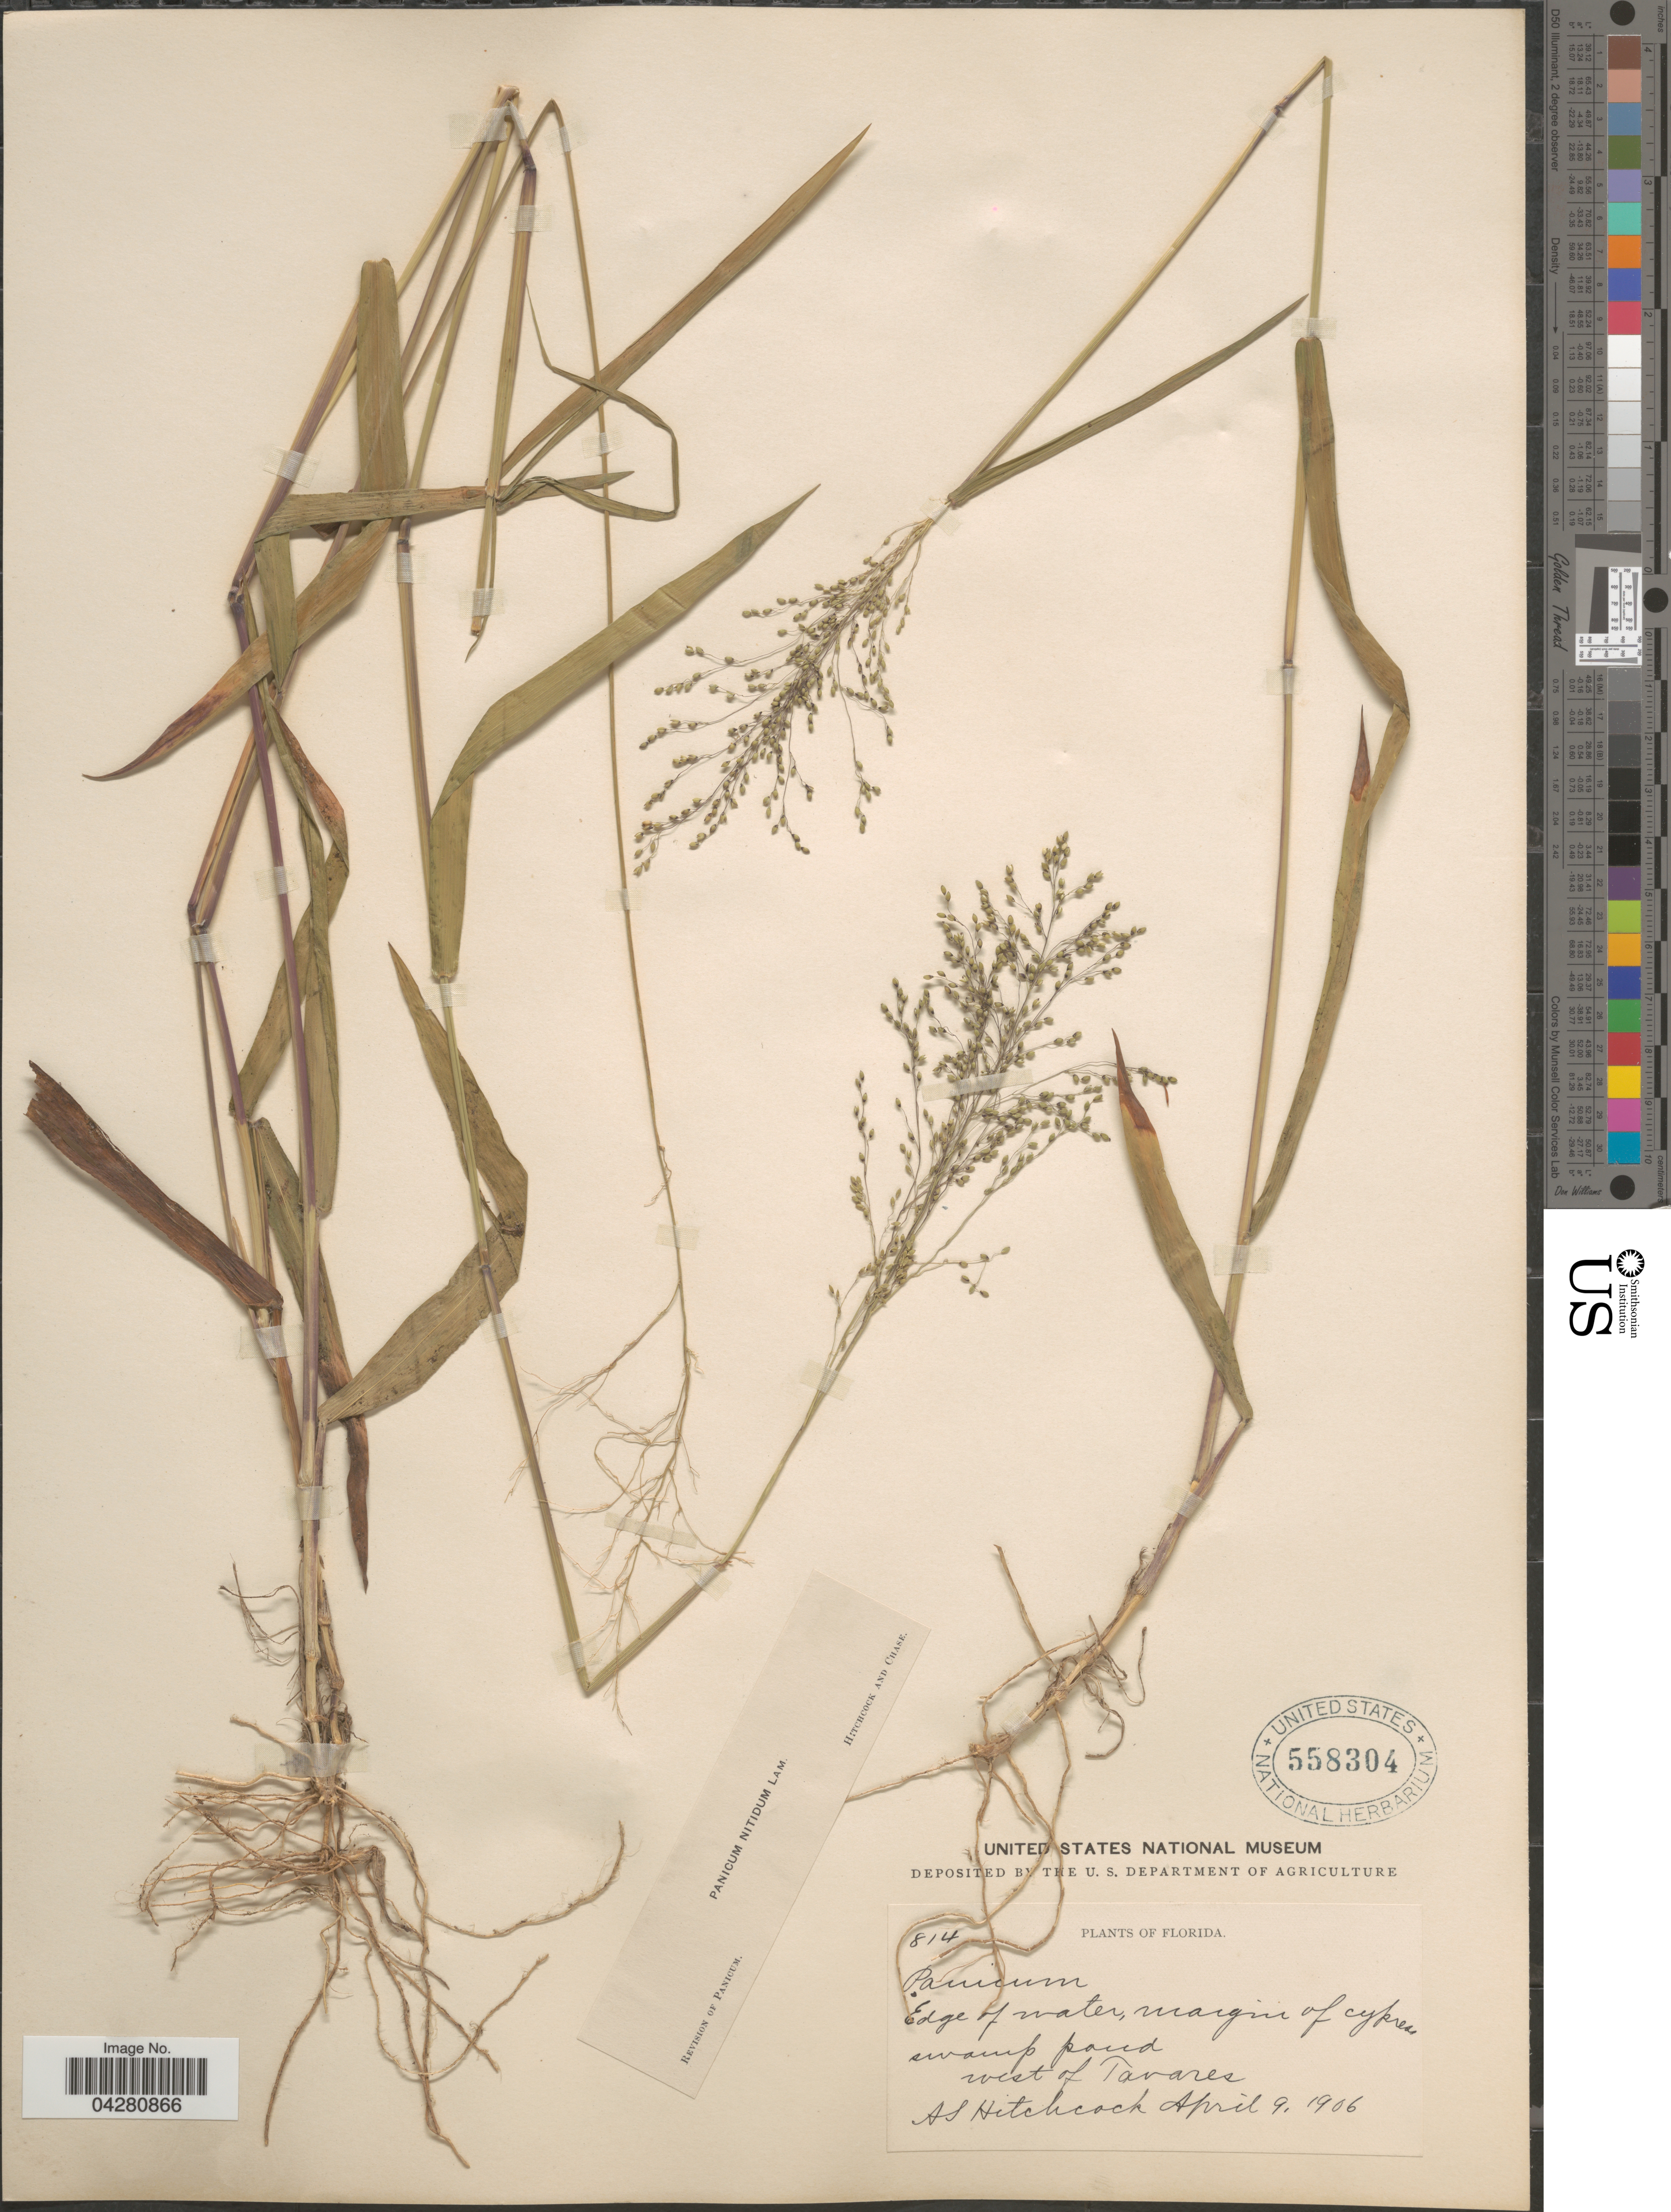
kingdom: Plantae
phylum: Tracheophyta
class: Liliopsida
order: Poales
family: Poaceae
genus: Dichanthelium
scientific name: Dichanthelium dichotomum var. dichotomum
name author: (L.) Gould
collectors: A. S. Hitchcock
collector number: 814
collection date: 1906-04-09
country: United States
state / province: Florida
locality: Edge of water, margin of cypress swamp pond. West of Tavares.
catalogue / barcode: US 558304